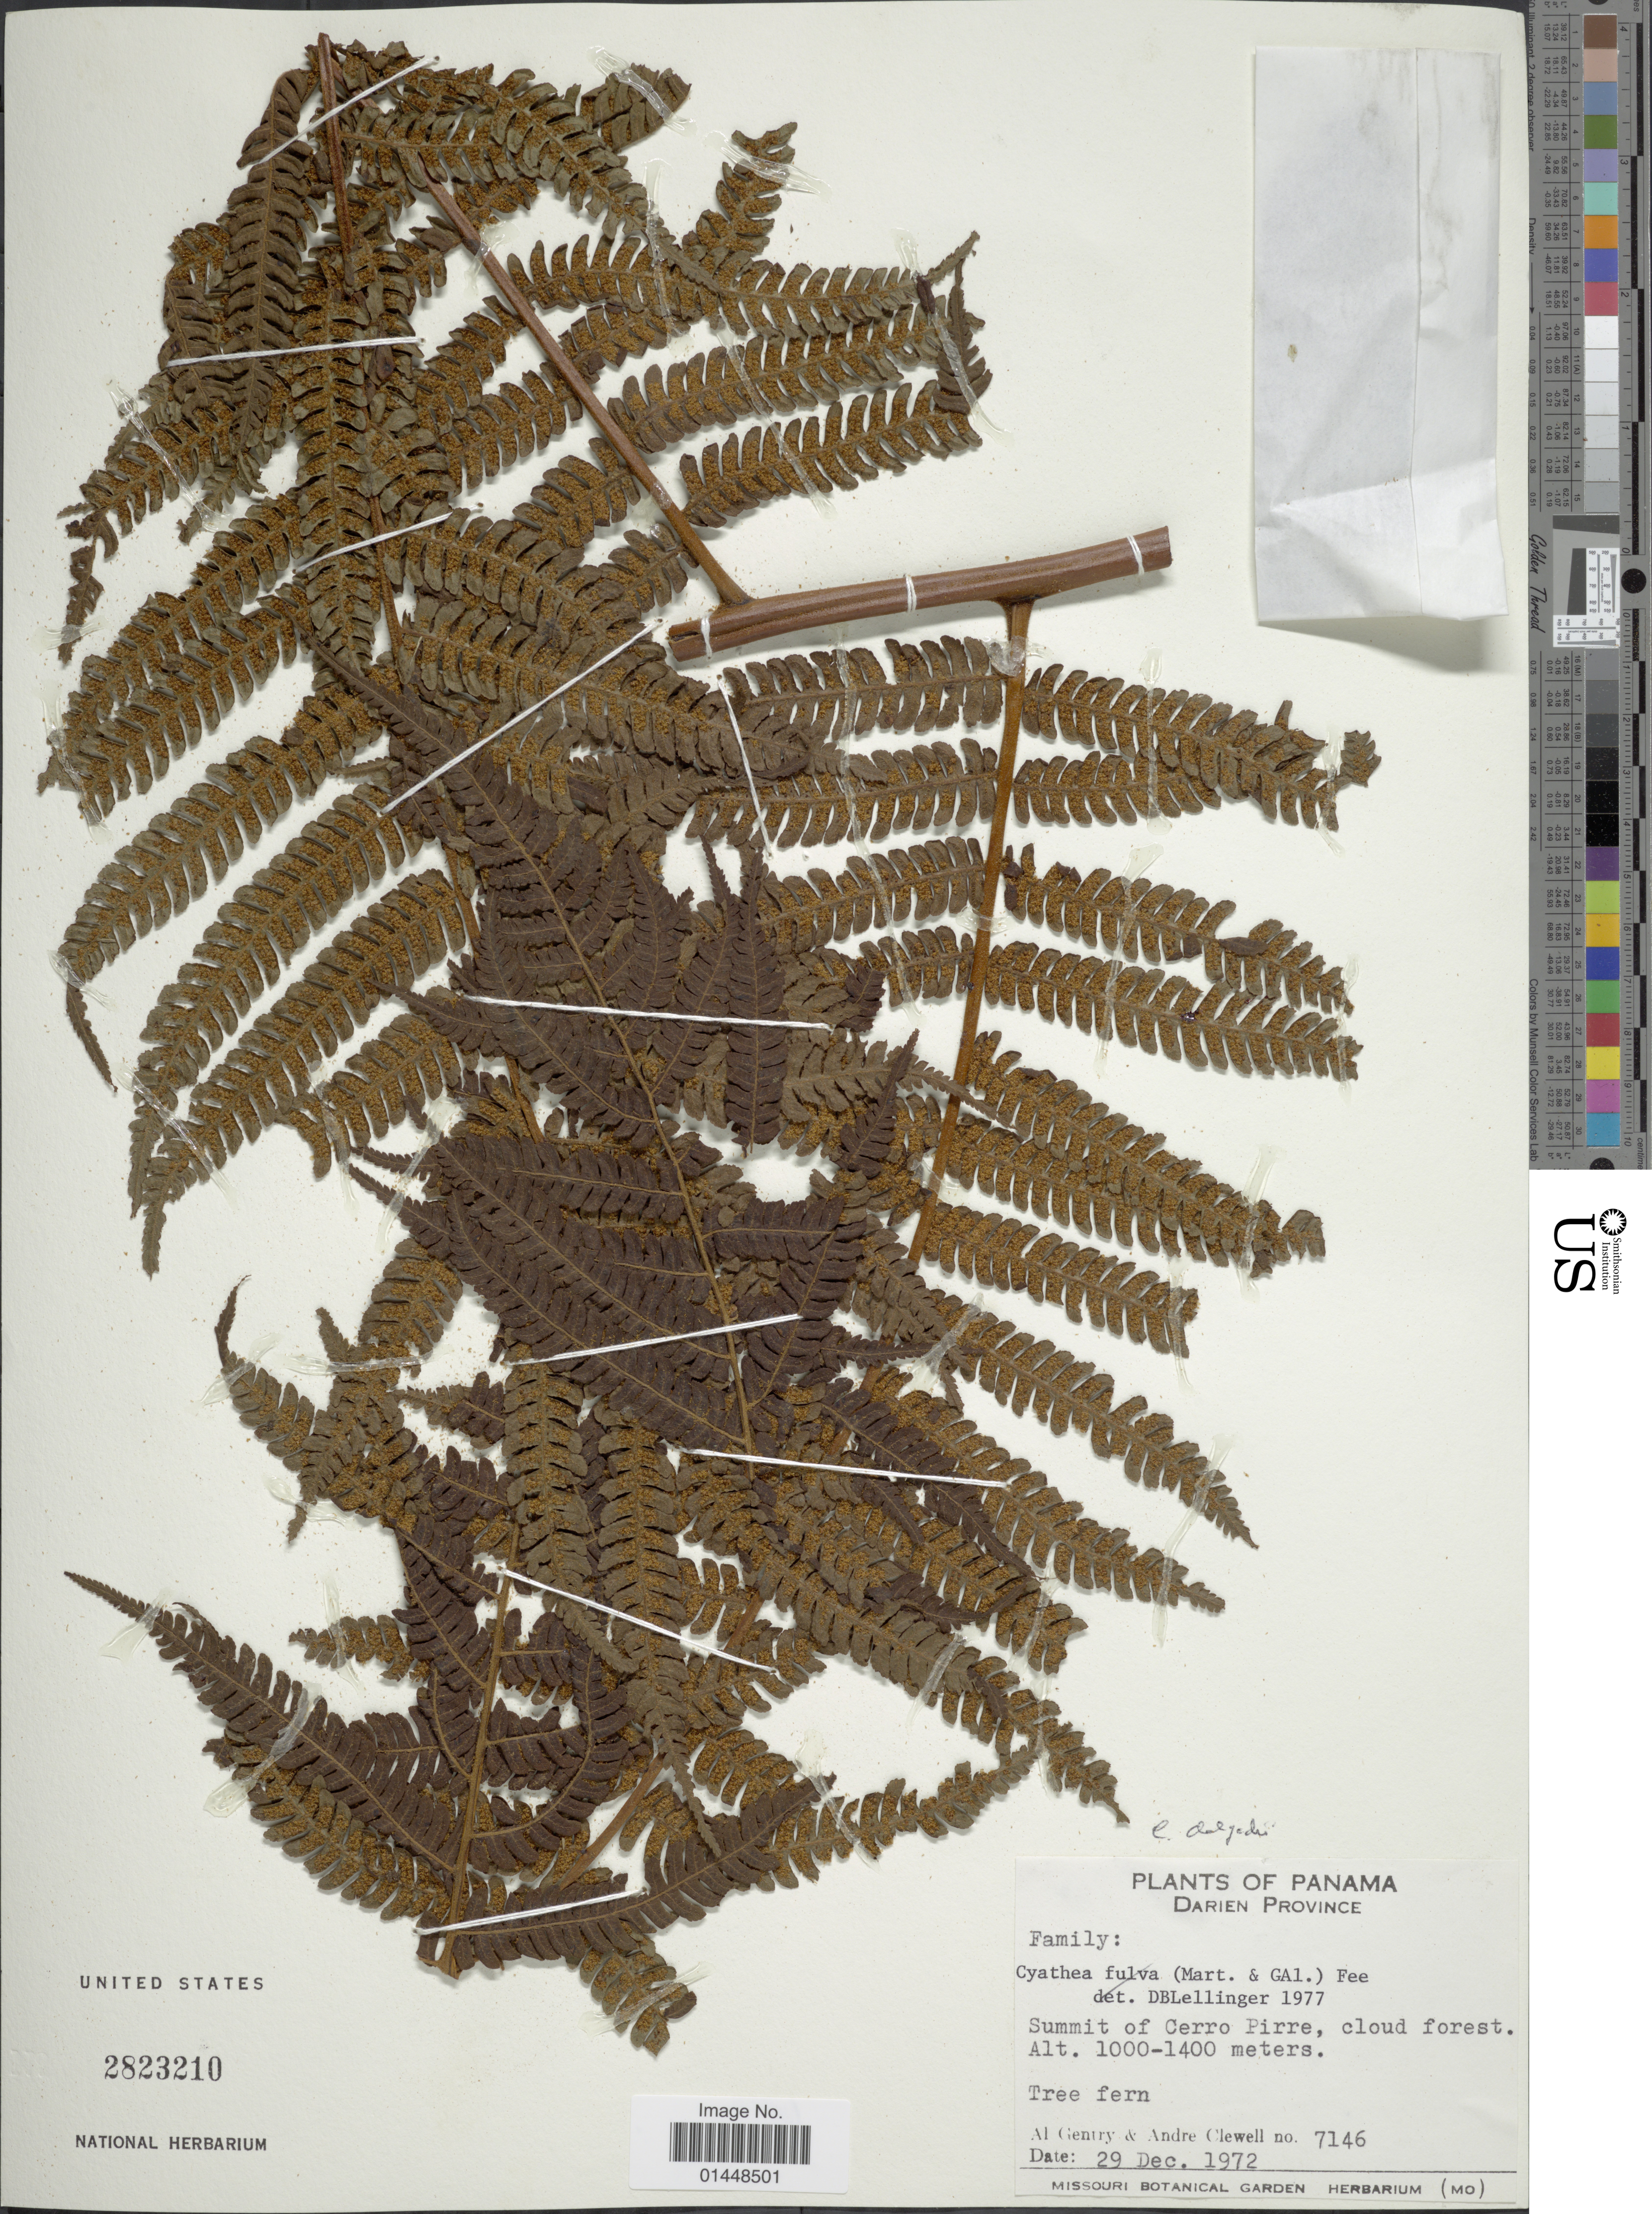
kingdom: Plantae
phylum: Tracheophyta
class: Polypodiopsida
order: Cyatheales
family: Cyatheaceae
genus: Cyathea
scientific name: Cyathea delgadii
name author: Pohl ex Sternb.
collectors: A. H. Gentry & A. Clewell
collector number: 7146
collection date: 1972-12-29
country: Panama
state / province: Darién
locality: Summit of Cerro Pirre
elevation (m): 1000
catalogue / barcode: US 2823210